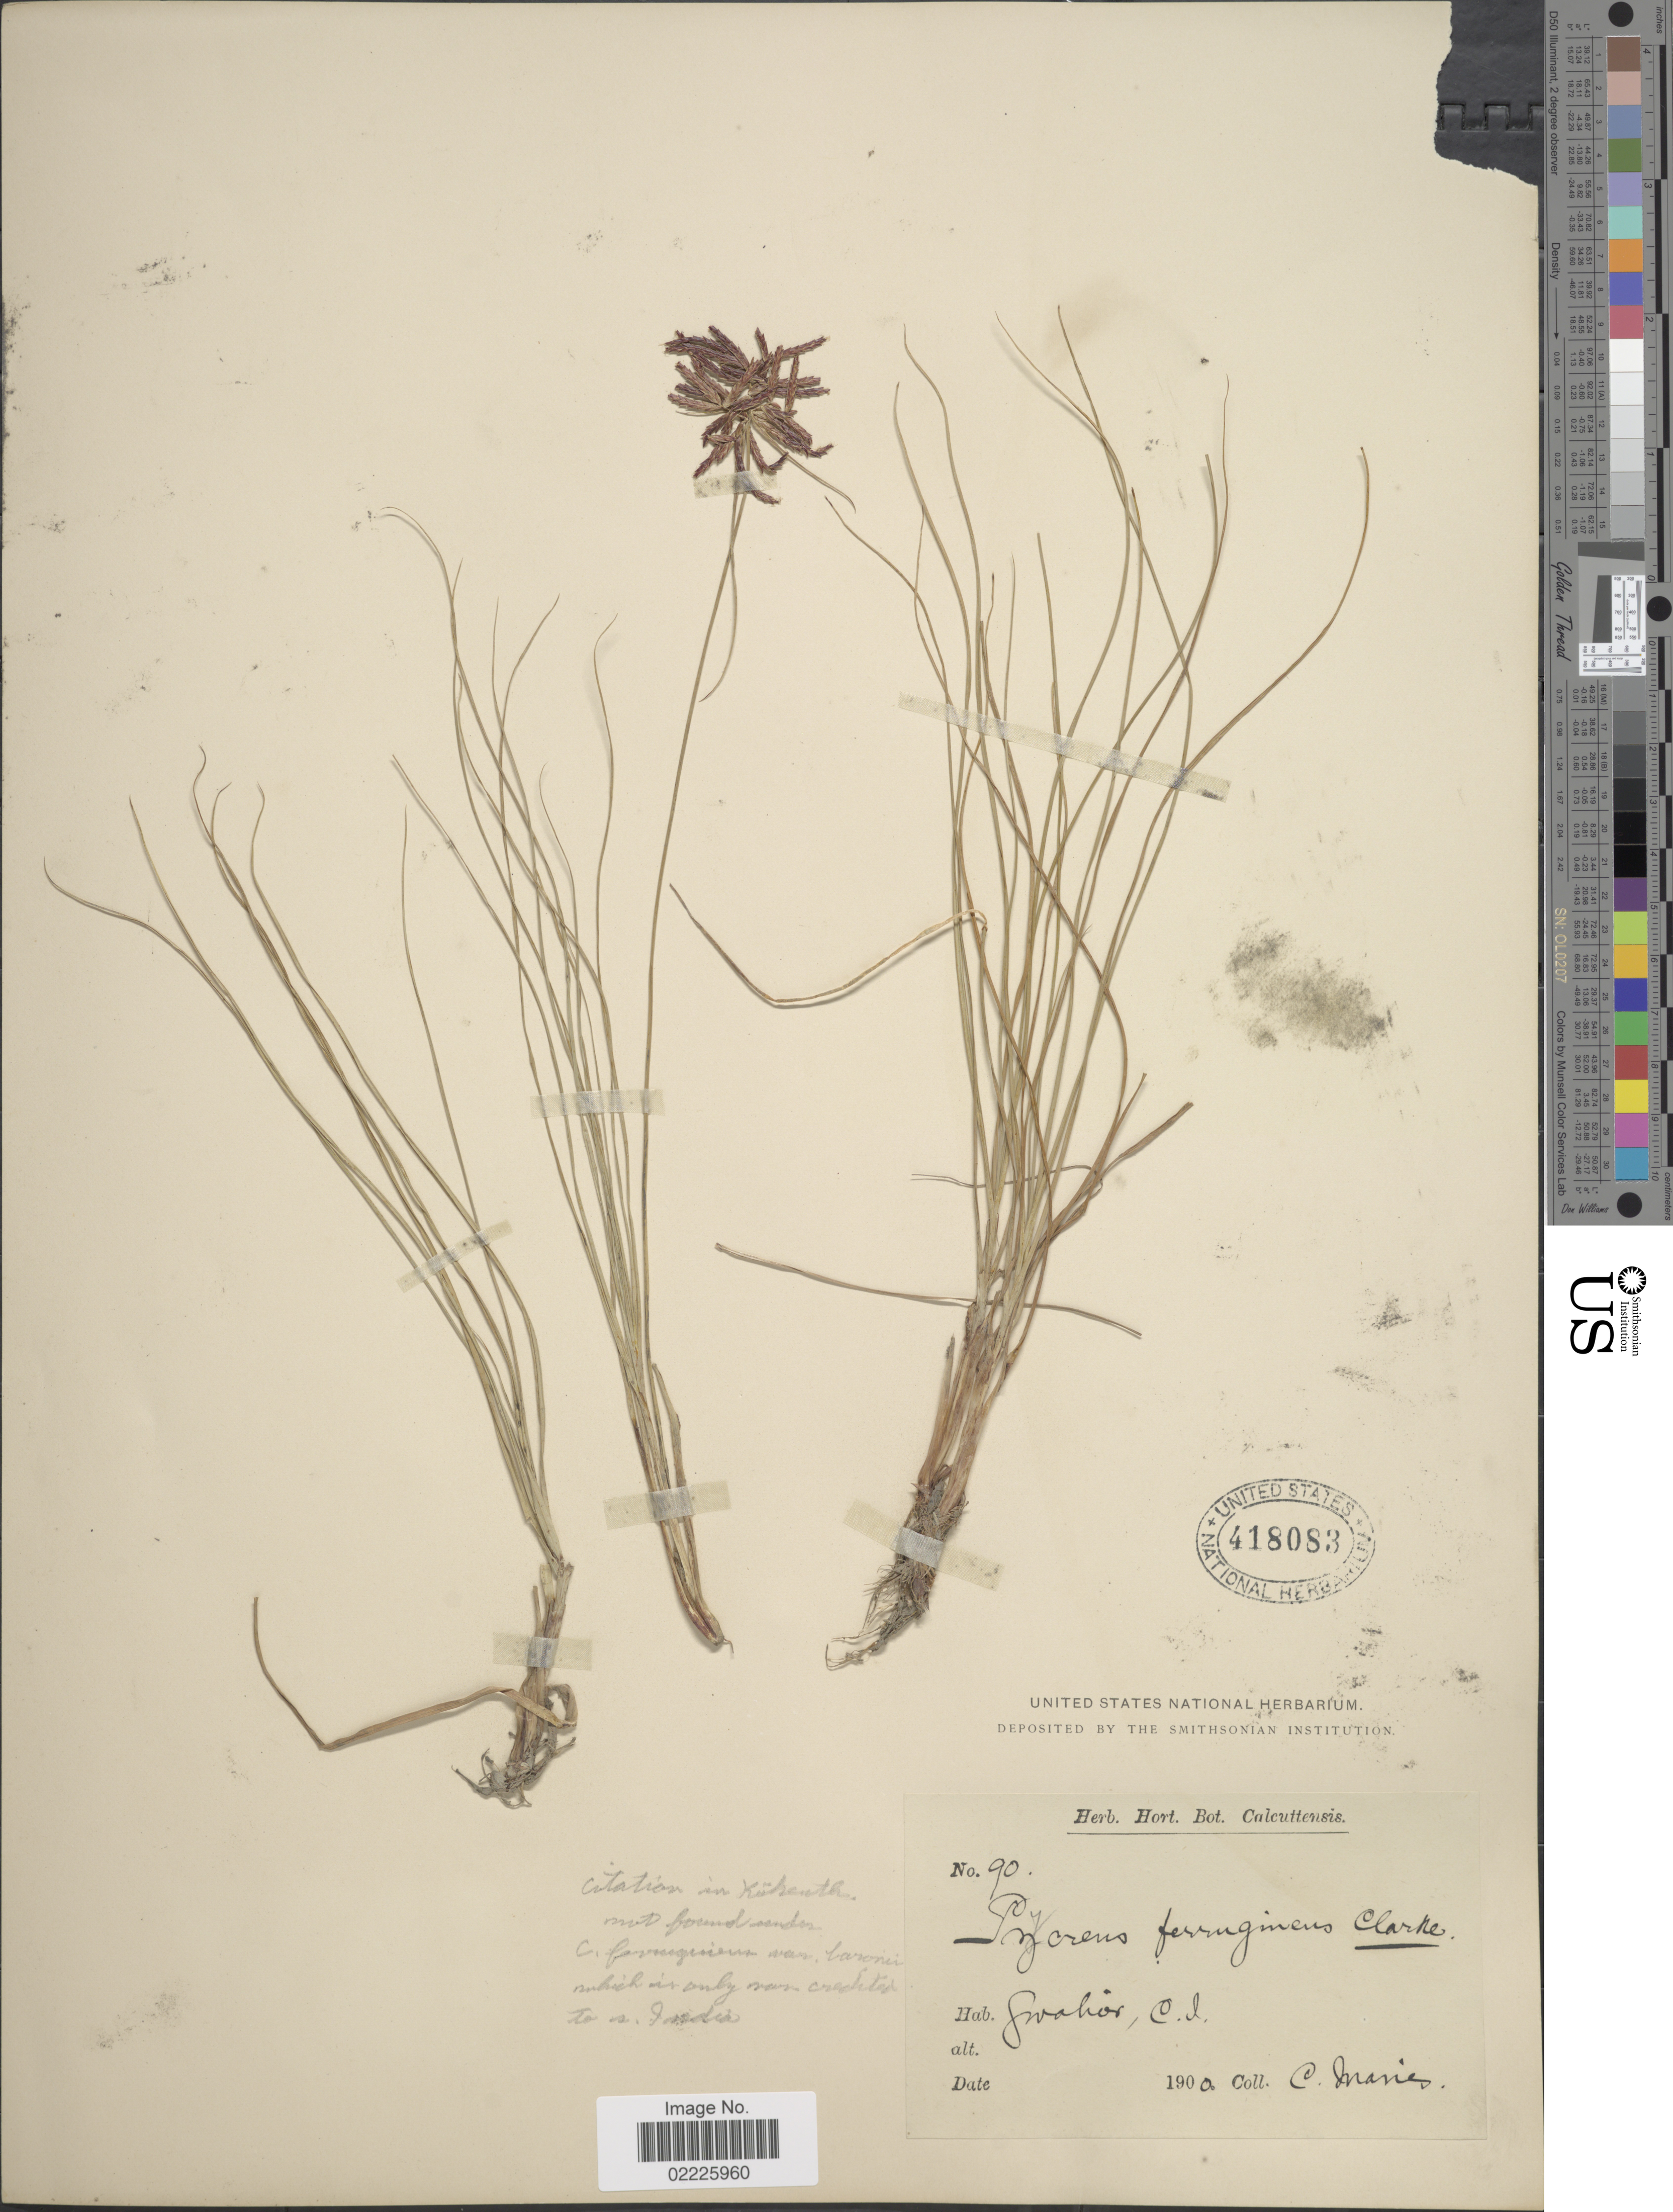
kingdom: Plantae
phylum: Tracheophyta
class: Liliopsida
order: Poales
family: Cyperaceae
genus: Cyperus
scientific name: Cyperus sp.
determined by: Strong, Mark T., (BOT), Smithsonian Institution - National Museum of Natural History (UNITED STATES)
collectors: C. Maries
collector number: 90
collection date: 1900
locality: Gwahor, C. I. [interpreted]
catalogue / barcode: US 418083